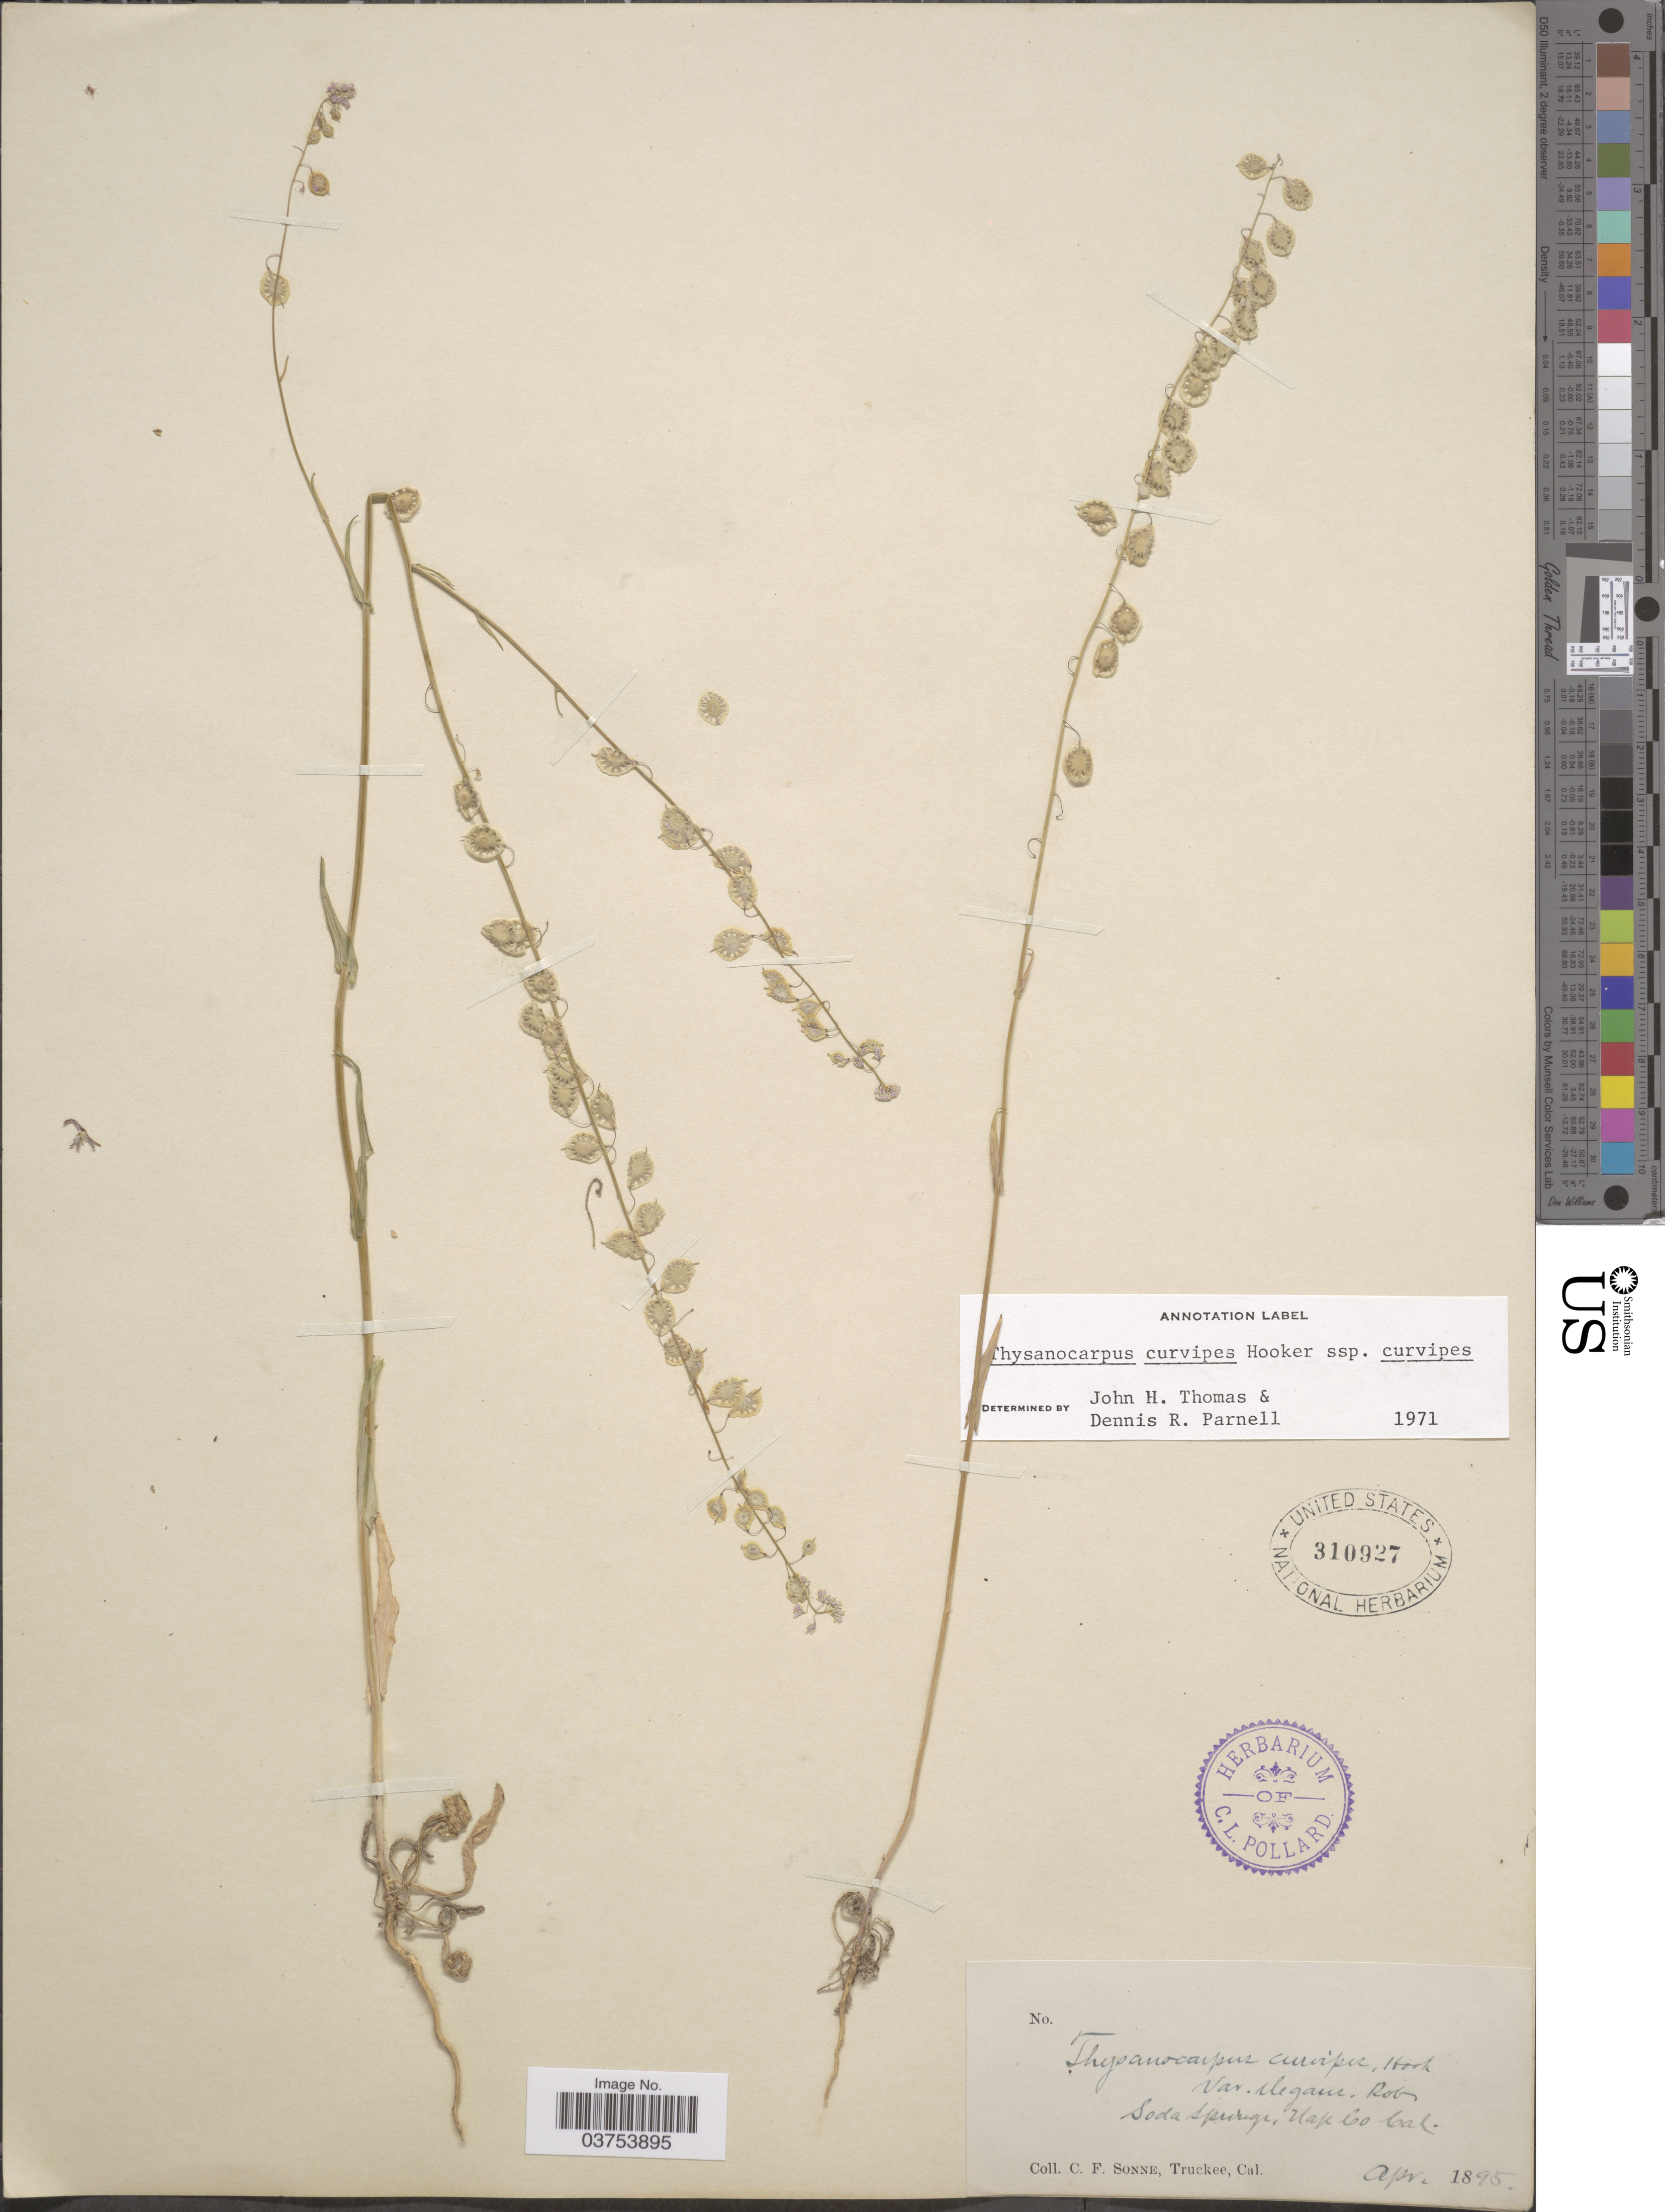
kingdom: Plantae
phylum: Tracheophyta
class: Magnoliopsida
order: Brassicales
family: Brassicaceae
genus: Thysanocarpus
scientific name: Thysanocarpus curvipes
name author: Hook.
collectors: C. Sonne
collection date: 1895-04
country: United States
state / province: California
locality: Soda Springs, Nap Co.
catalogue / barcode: US 310927